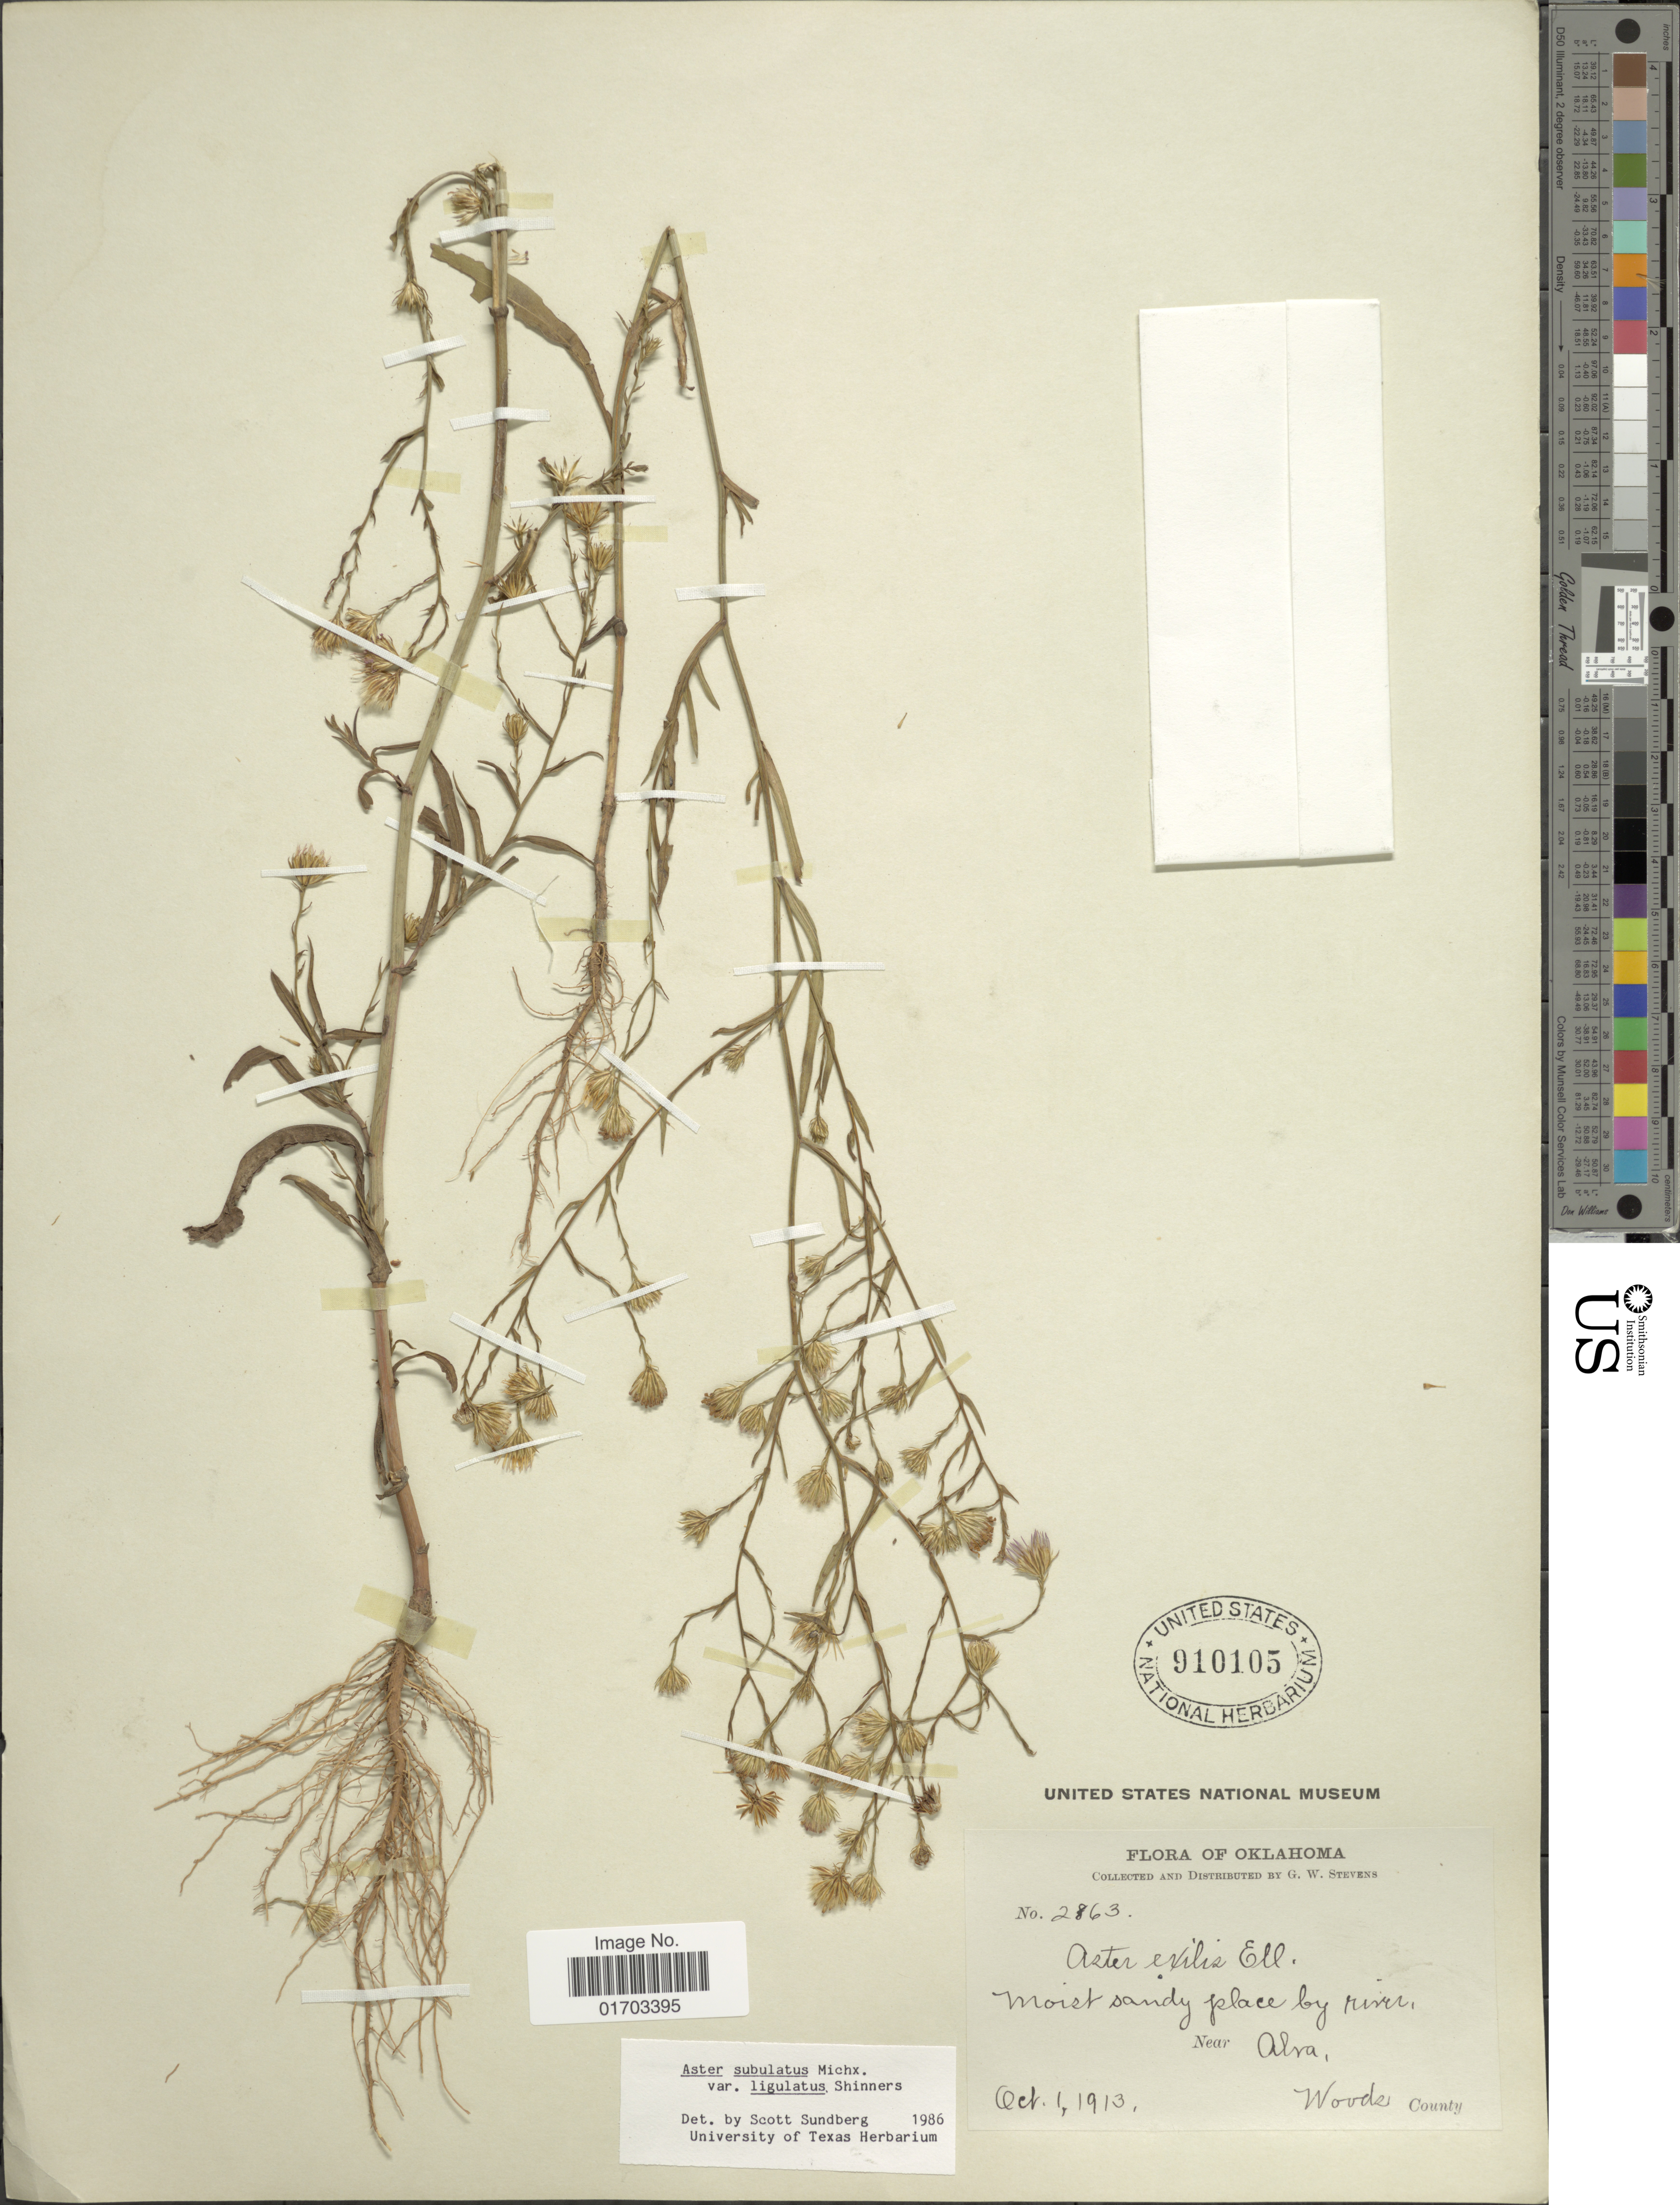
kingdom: Plantae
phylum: Tracheophyta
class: Magnoliopsida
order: Asterales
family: Asteraceae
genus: Symphyotrichum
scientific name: Symphyotrichum subulatum var. ligulatum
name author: (Shinners) S.D. Sundb.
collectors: G. W. Stevens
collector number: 2863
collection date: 1913-10-01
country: United States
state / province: Oklahoma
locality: By river, near Alva, Woods County.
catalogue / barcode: US 910105